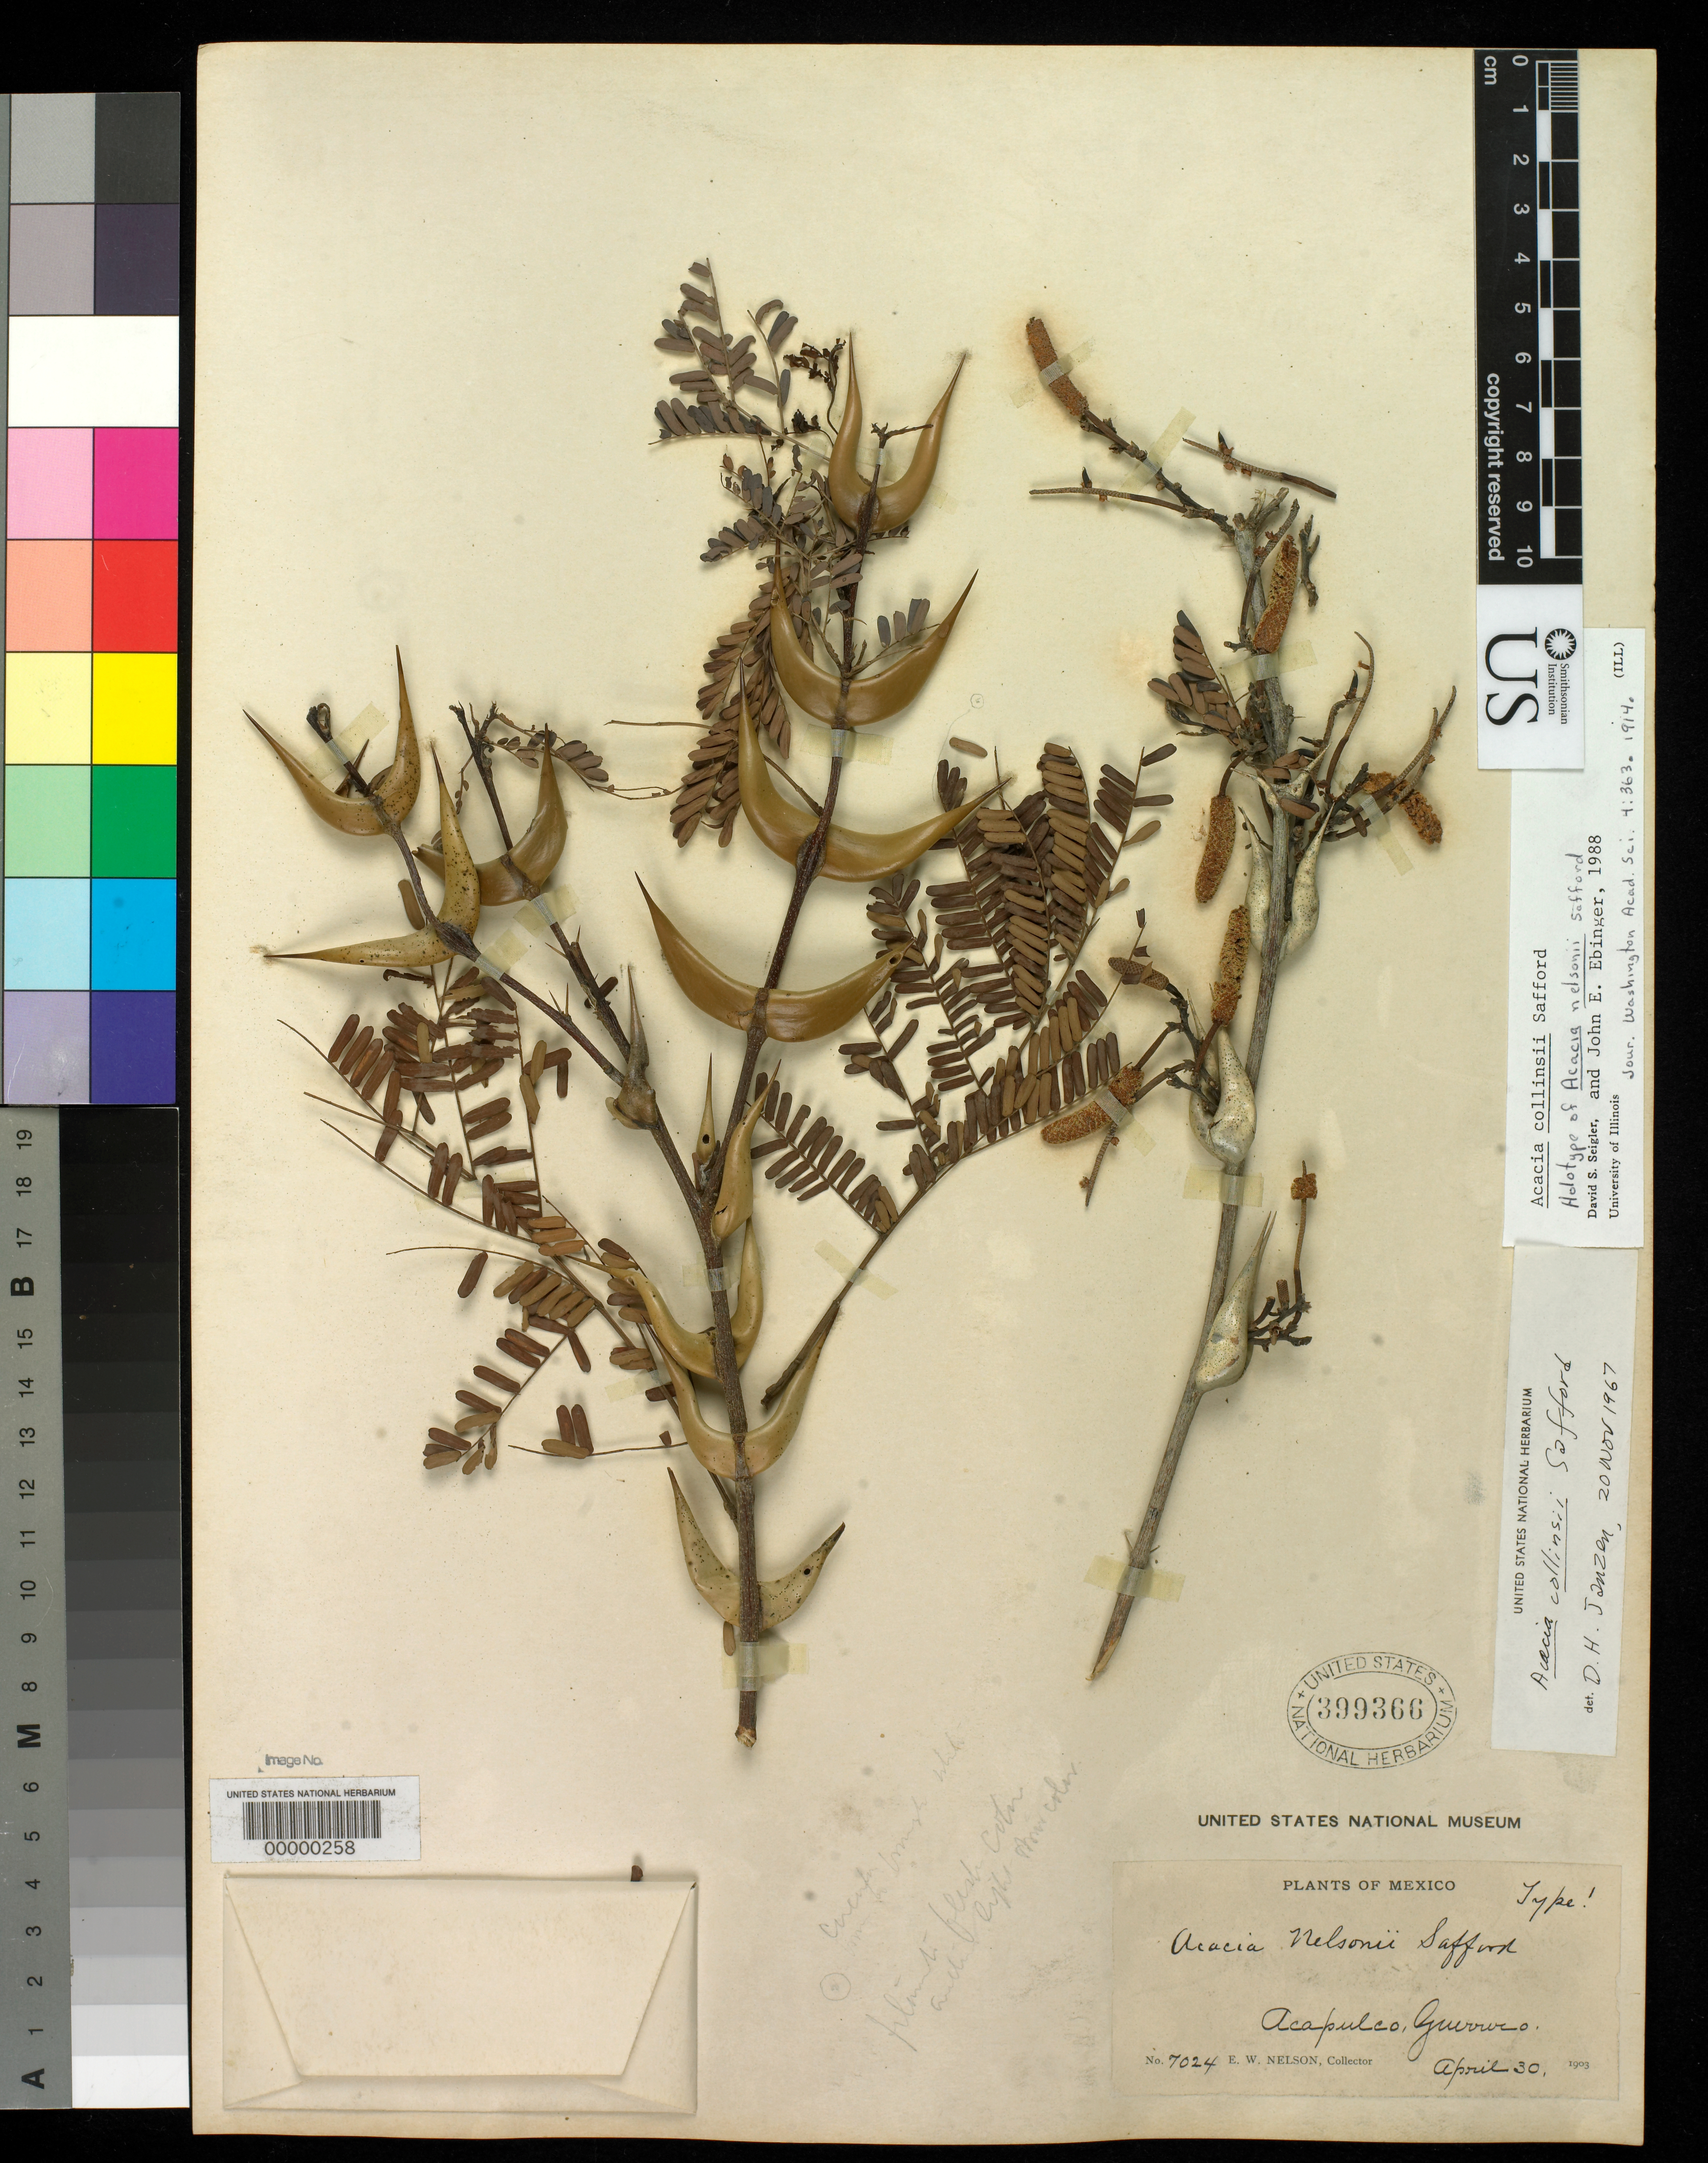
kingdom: Plantae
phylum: Tracheophyta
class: Magnoliopsida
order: Fabales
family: Fabaceae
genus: Acacia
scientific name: Acacia nelsonii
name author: Saff.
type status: Holotype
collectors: E. W. Nelson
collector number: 7024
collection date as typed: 30 Apr 1903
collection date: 1903-04-30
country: Mexico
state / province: Guerrero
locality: Acapulco.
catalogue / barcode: US 399366